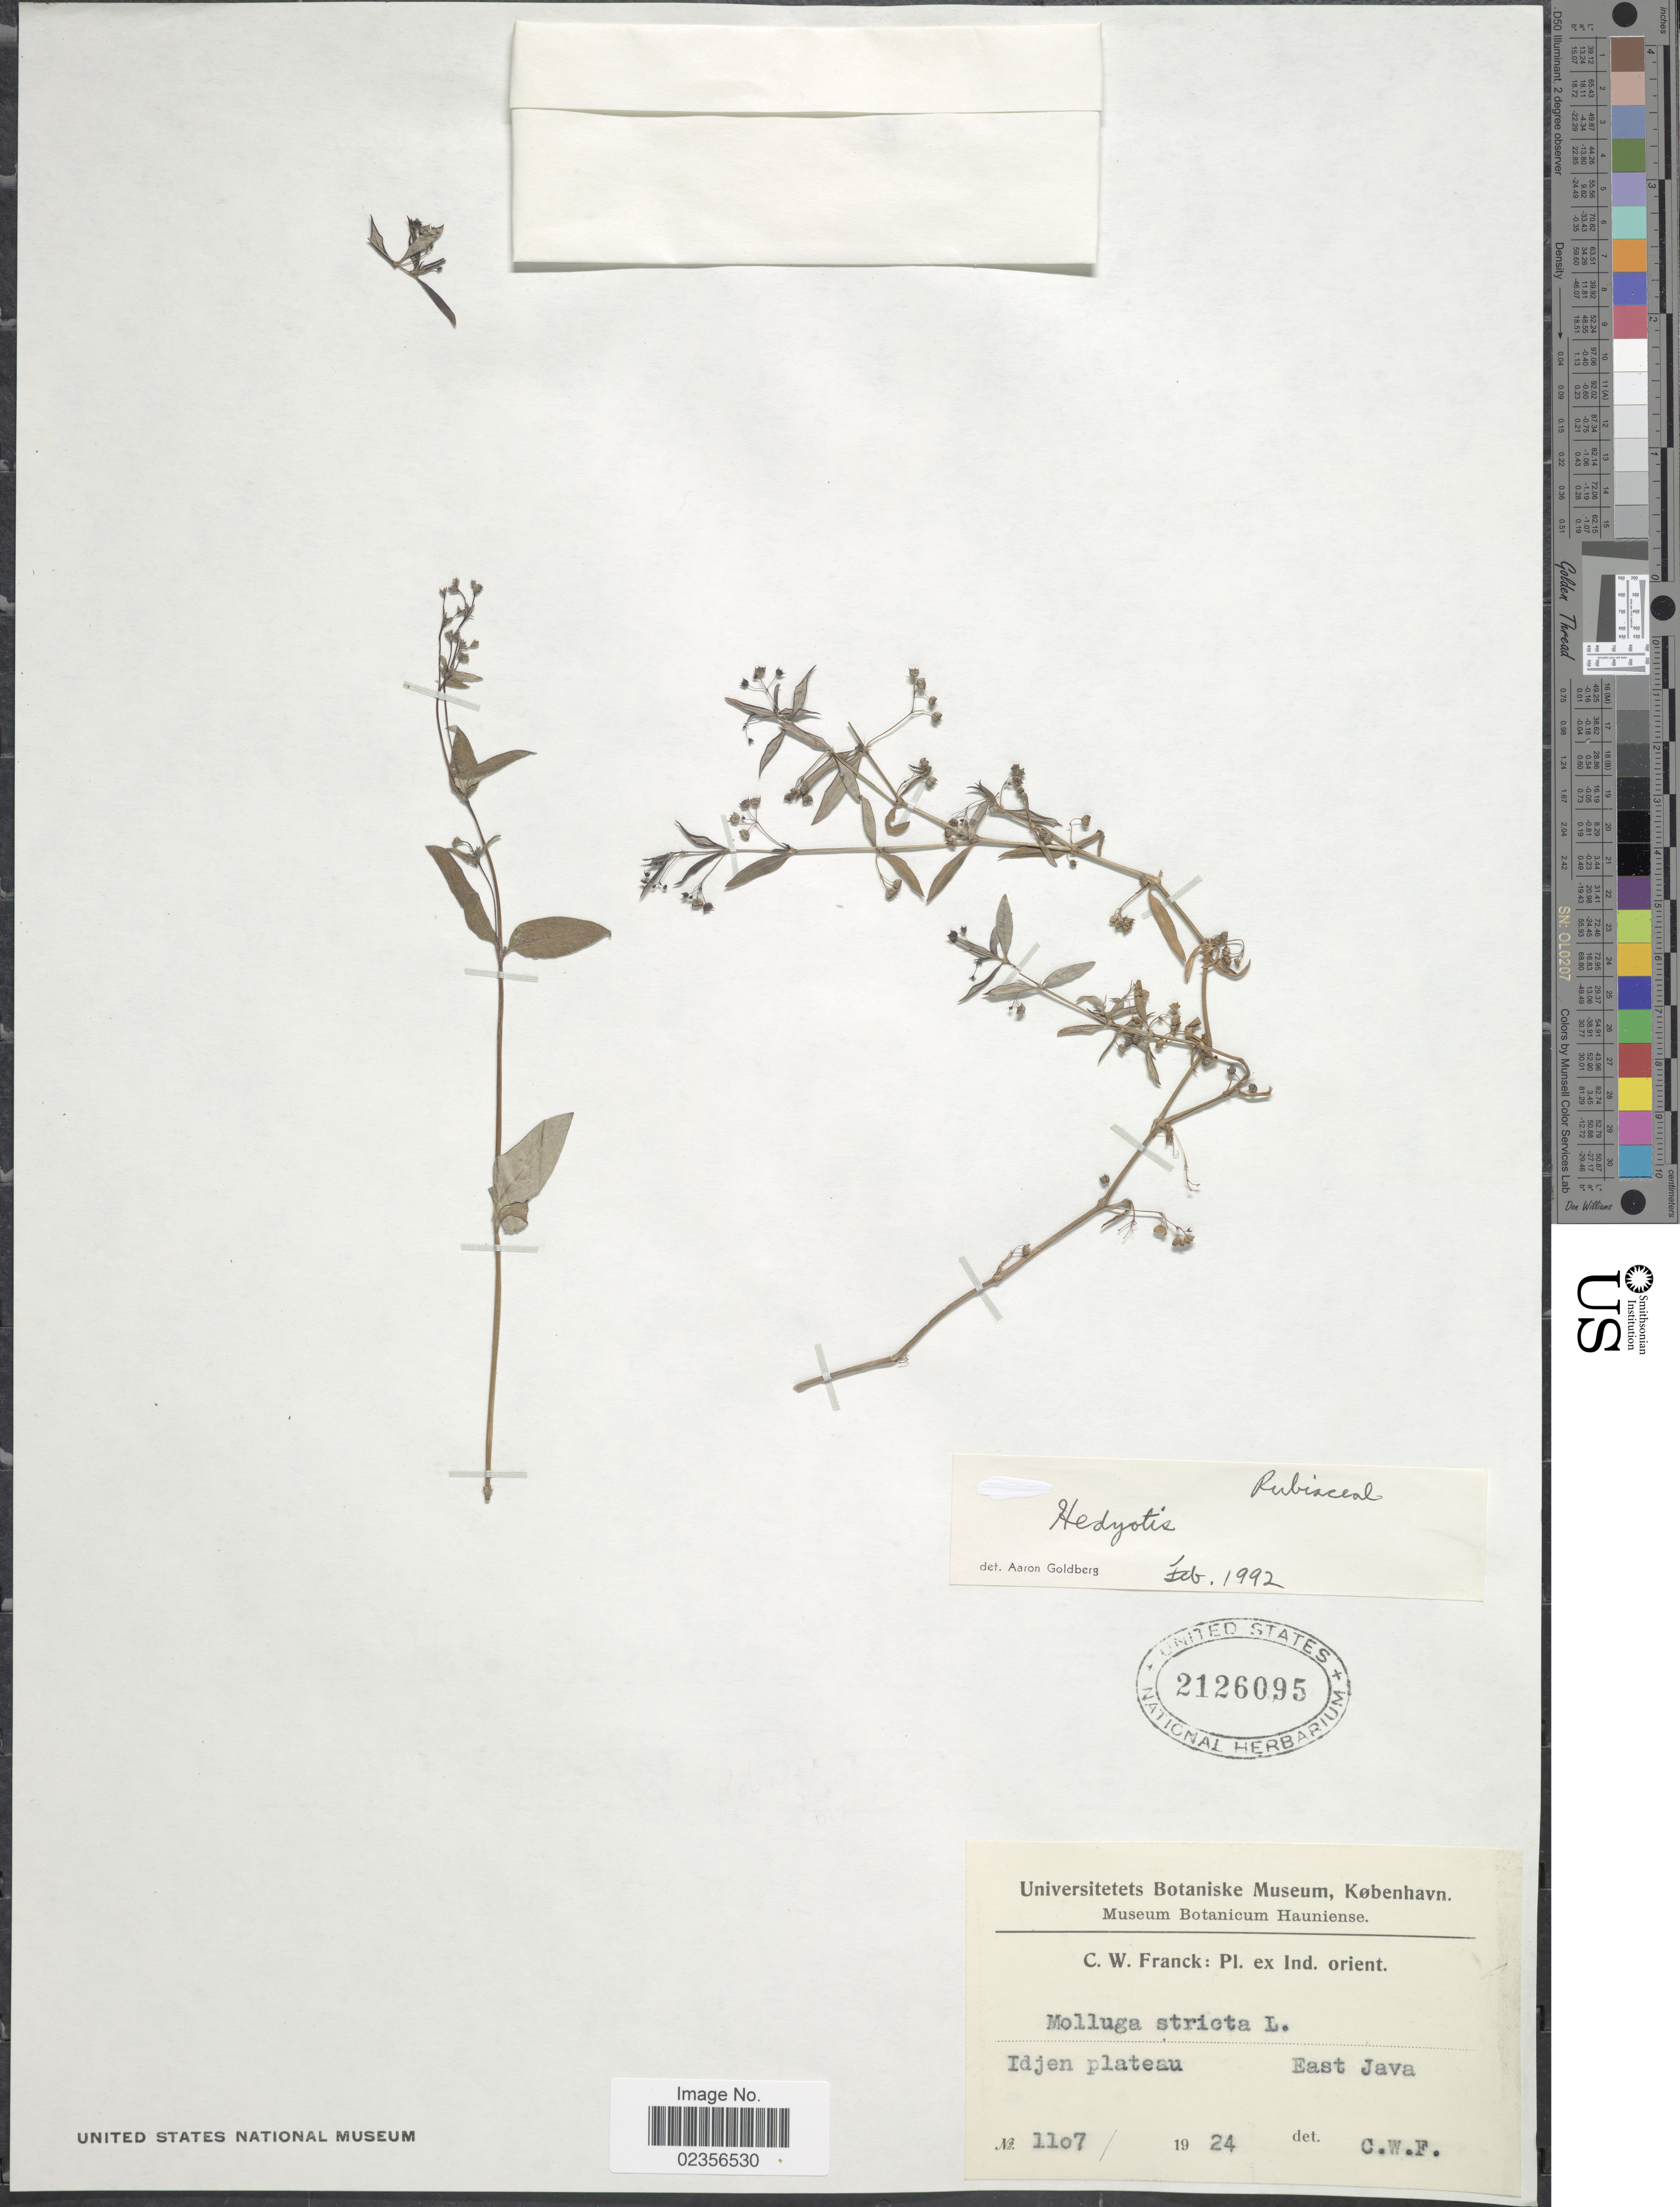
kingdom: Plantae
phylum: Tracheophyta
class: Magnoliopsida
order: Gentianales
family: Rubiaceae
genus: Hedyotis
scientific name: Hedyotis sp.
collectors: C. Franck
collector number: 1107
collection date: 1924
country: Indonesia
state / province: Java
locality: Ind. orient. Idjen plateau. East Java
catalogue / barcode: US 2126095